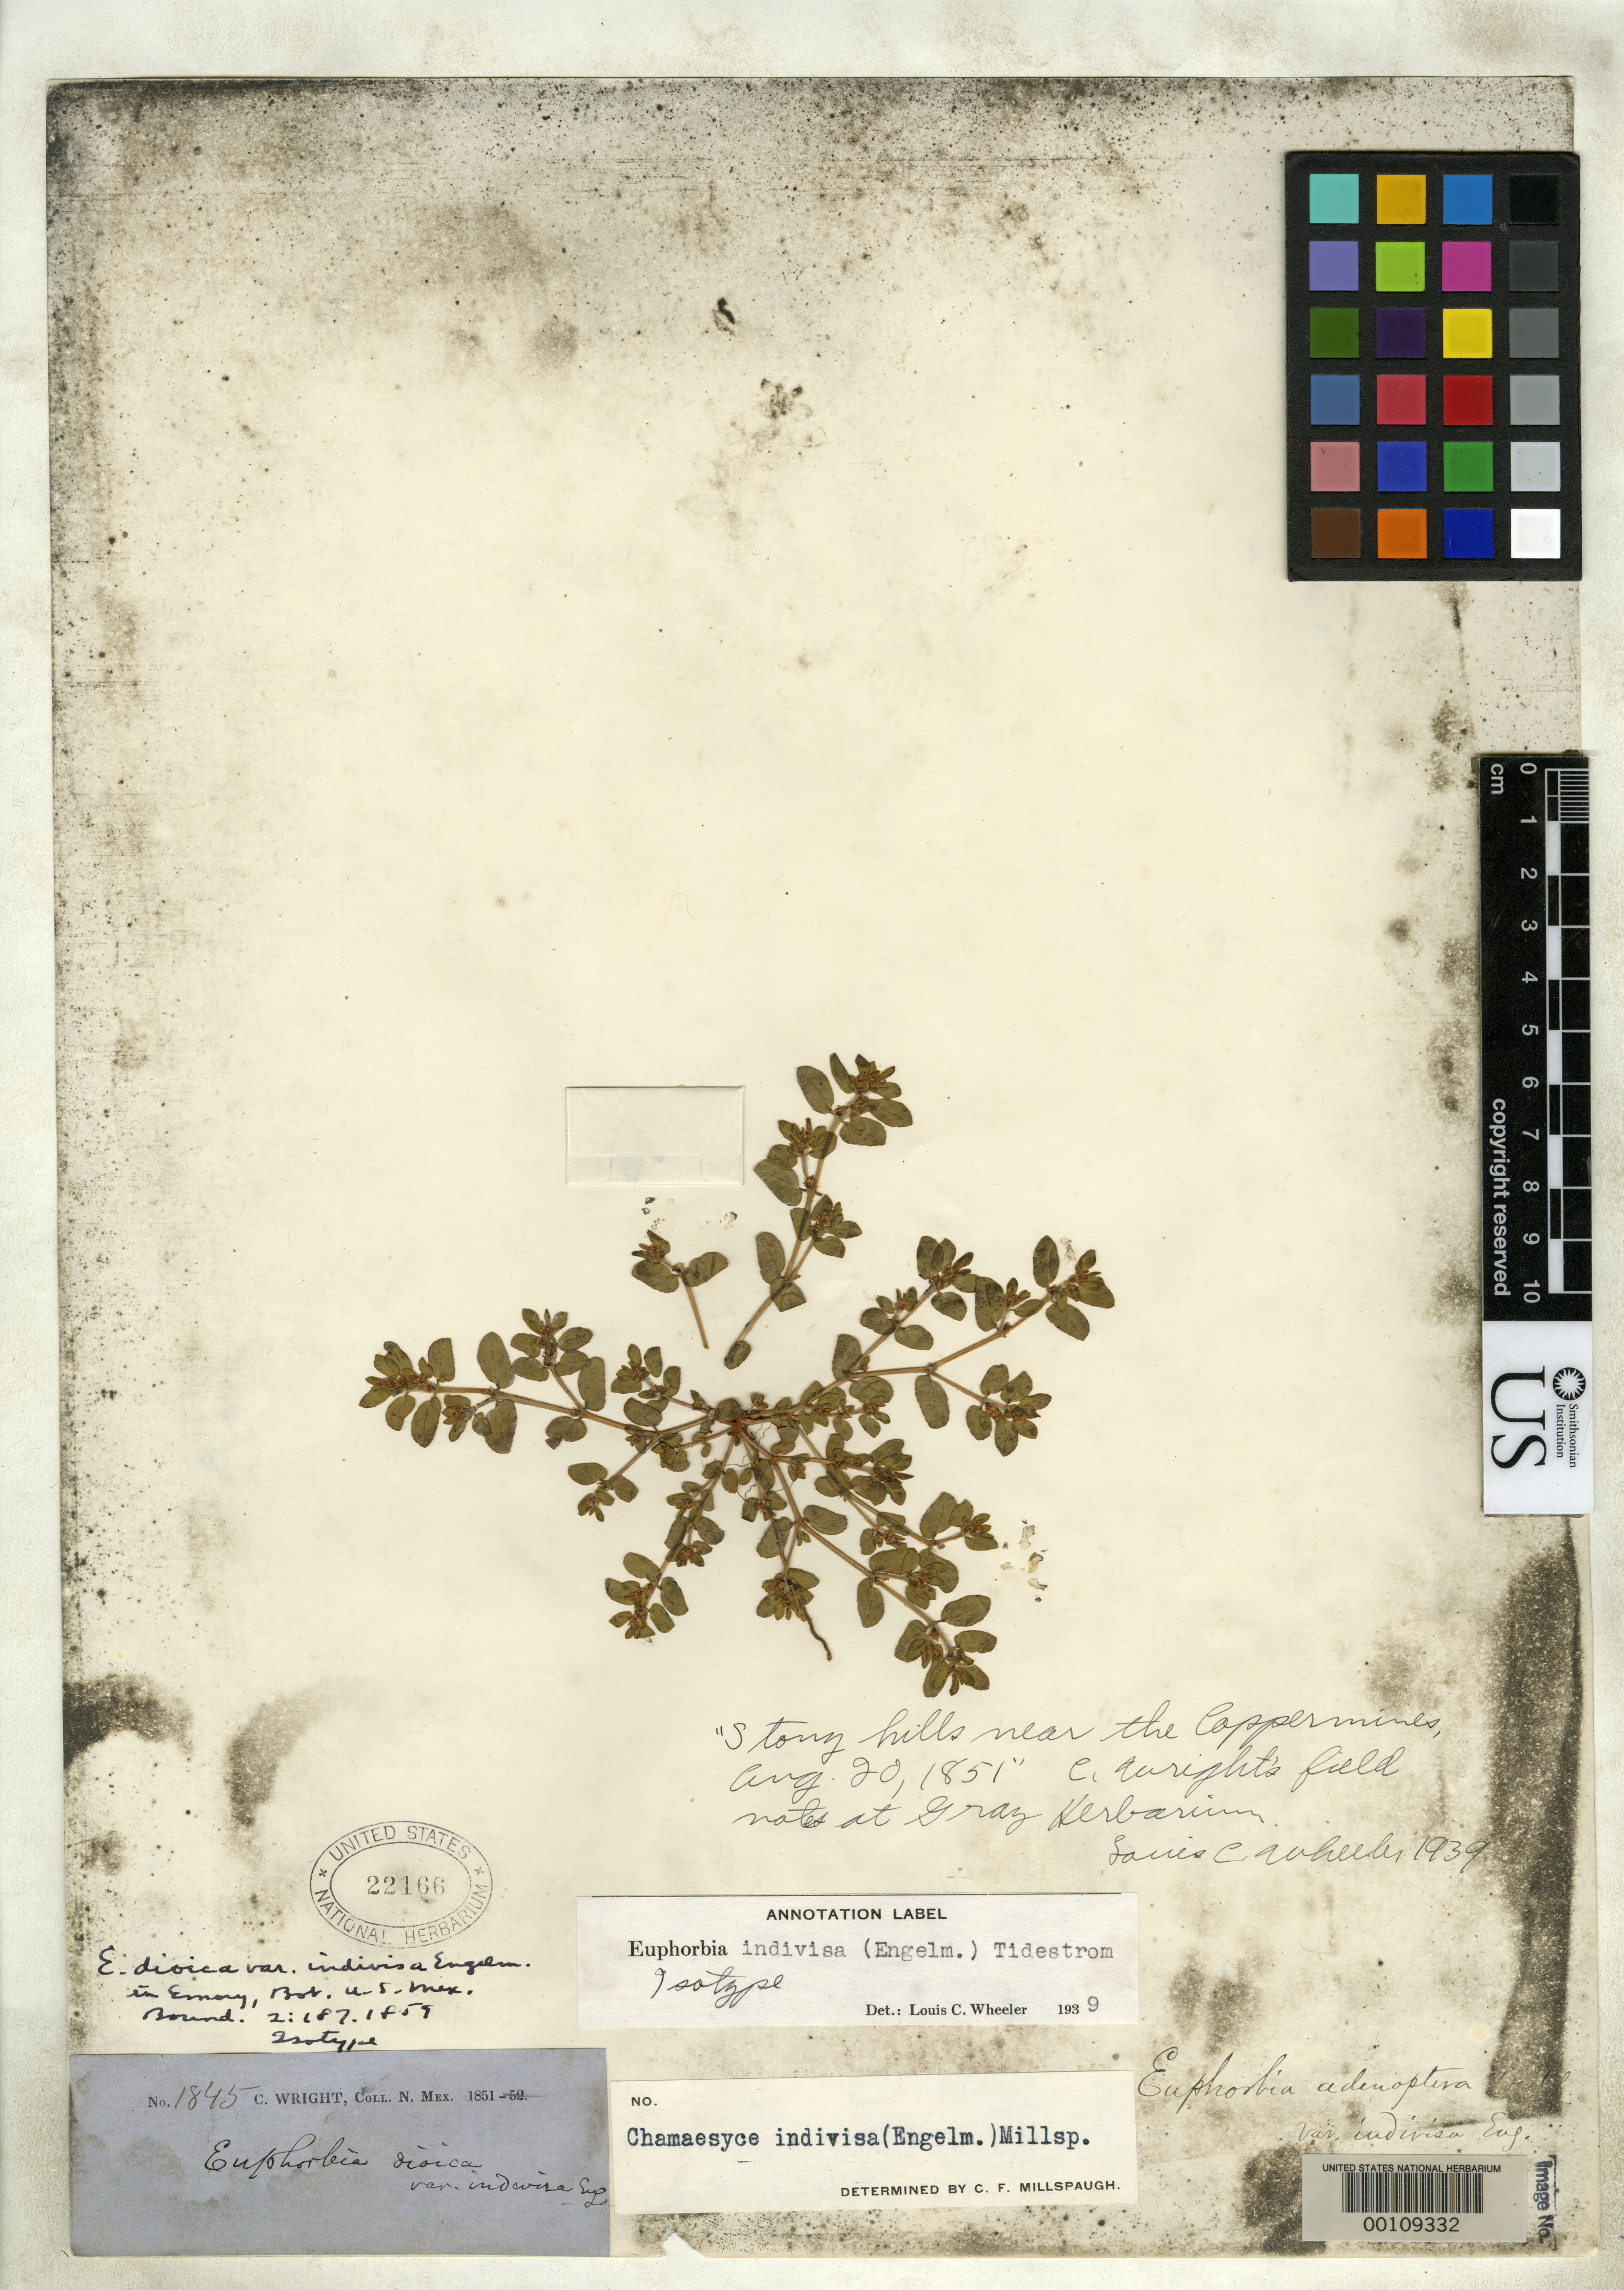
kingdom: Plantae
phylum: Tracheophyta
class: Magnoliopsida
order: Malpighiales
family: Euphorbiaceae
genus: Euphorbia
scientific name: Euphorbia dioeca var. indivisa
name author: Engelm. in Emory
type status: Isolectotype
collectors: C. Wright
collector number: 1845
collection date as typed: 1851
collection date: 1851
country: United States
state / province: New Mexico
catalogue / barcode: US 22166